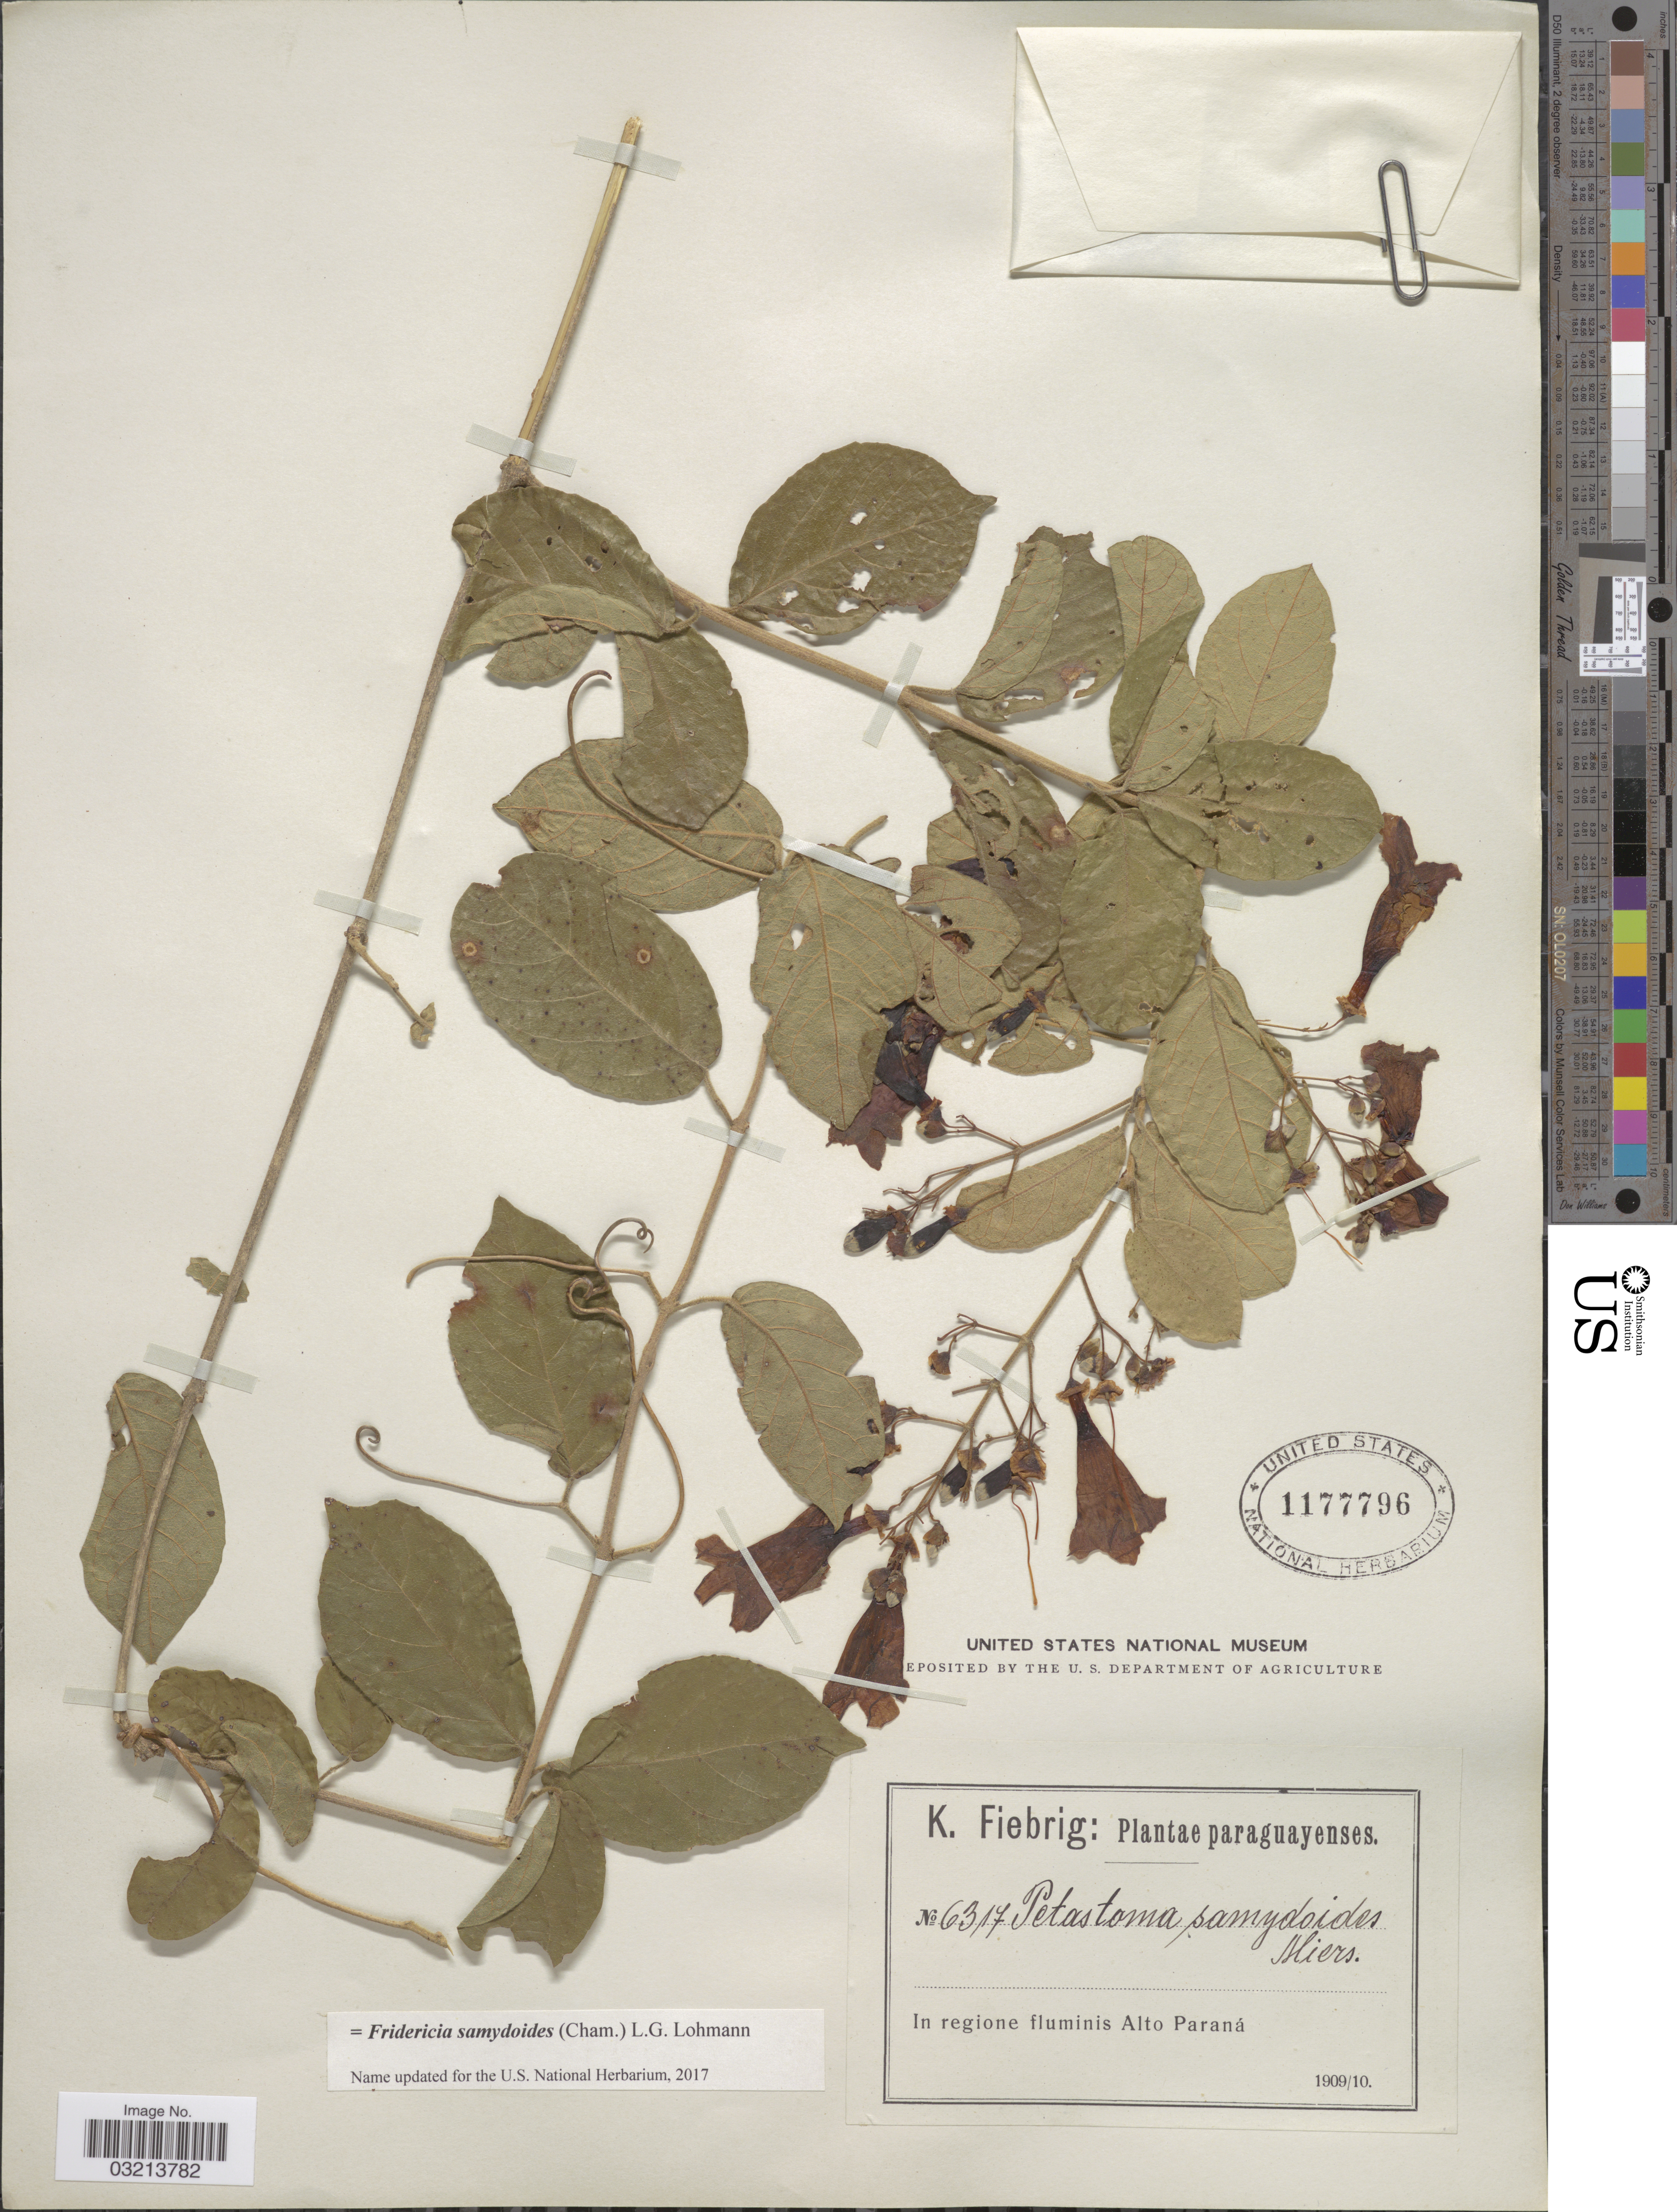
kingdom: Plantae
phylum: Tracheophyta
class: Magnoliopsida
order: Lamiales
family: Bignoniaceae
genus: Fridericia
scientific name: Fridericia samydoides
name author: (Cham.) L.G. Lohmann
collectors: K. Fiebrig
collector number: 6317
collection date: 1909/1910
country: Paraguay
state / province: Alto Parana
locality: In regione fluminis Alto Paraná.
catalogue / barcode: US 1177796